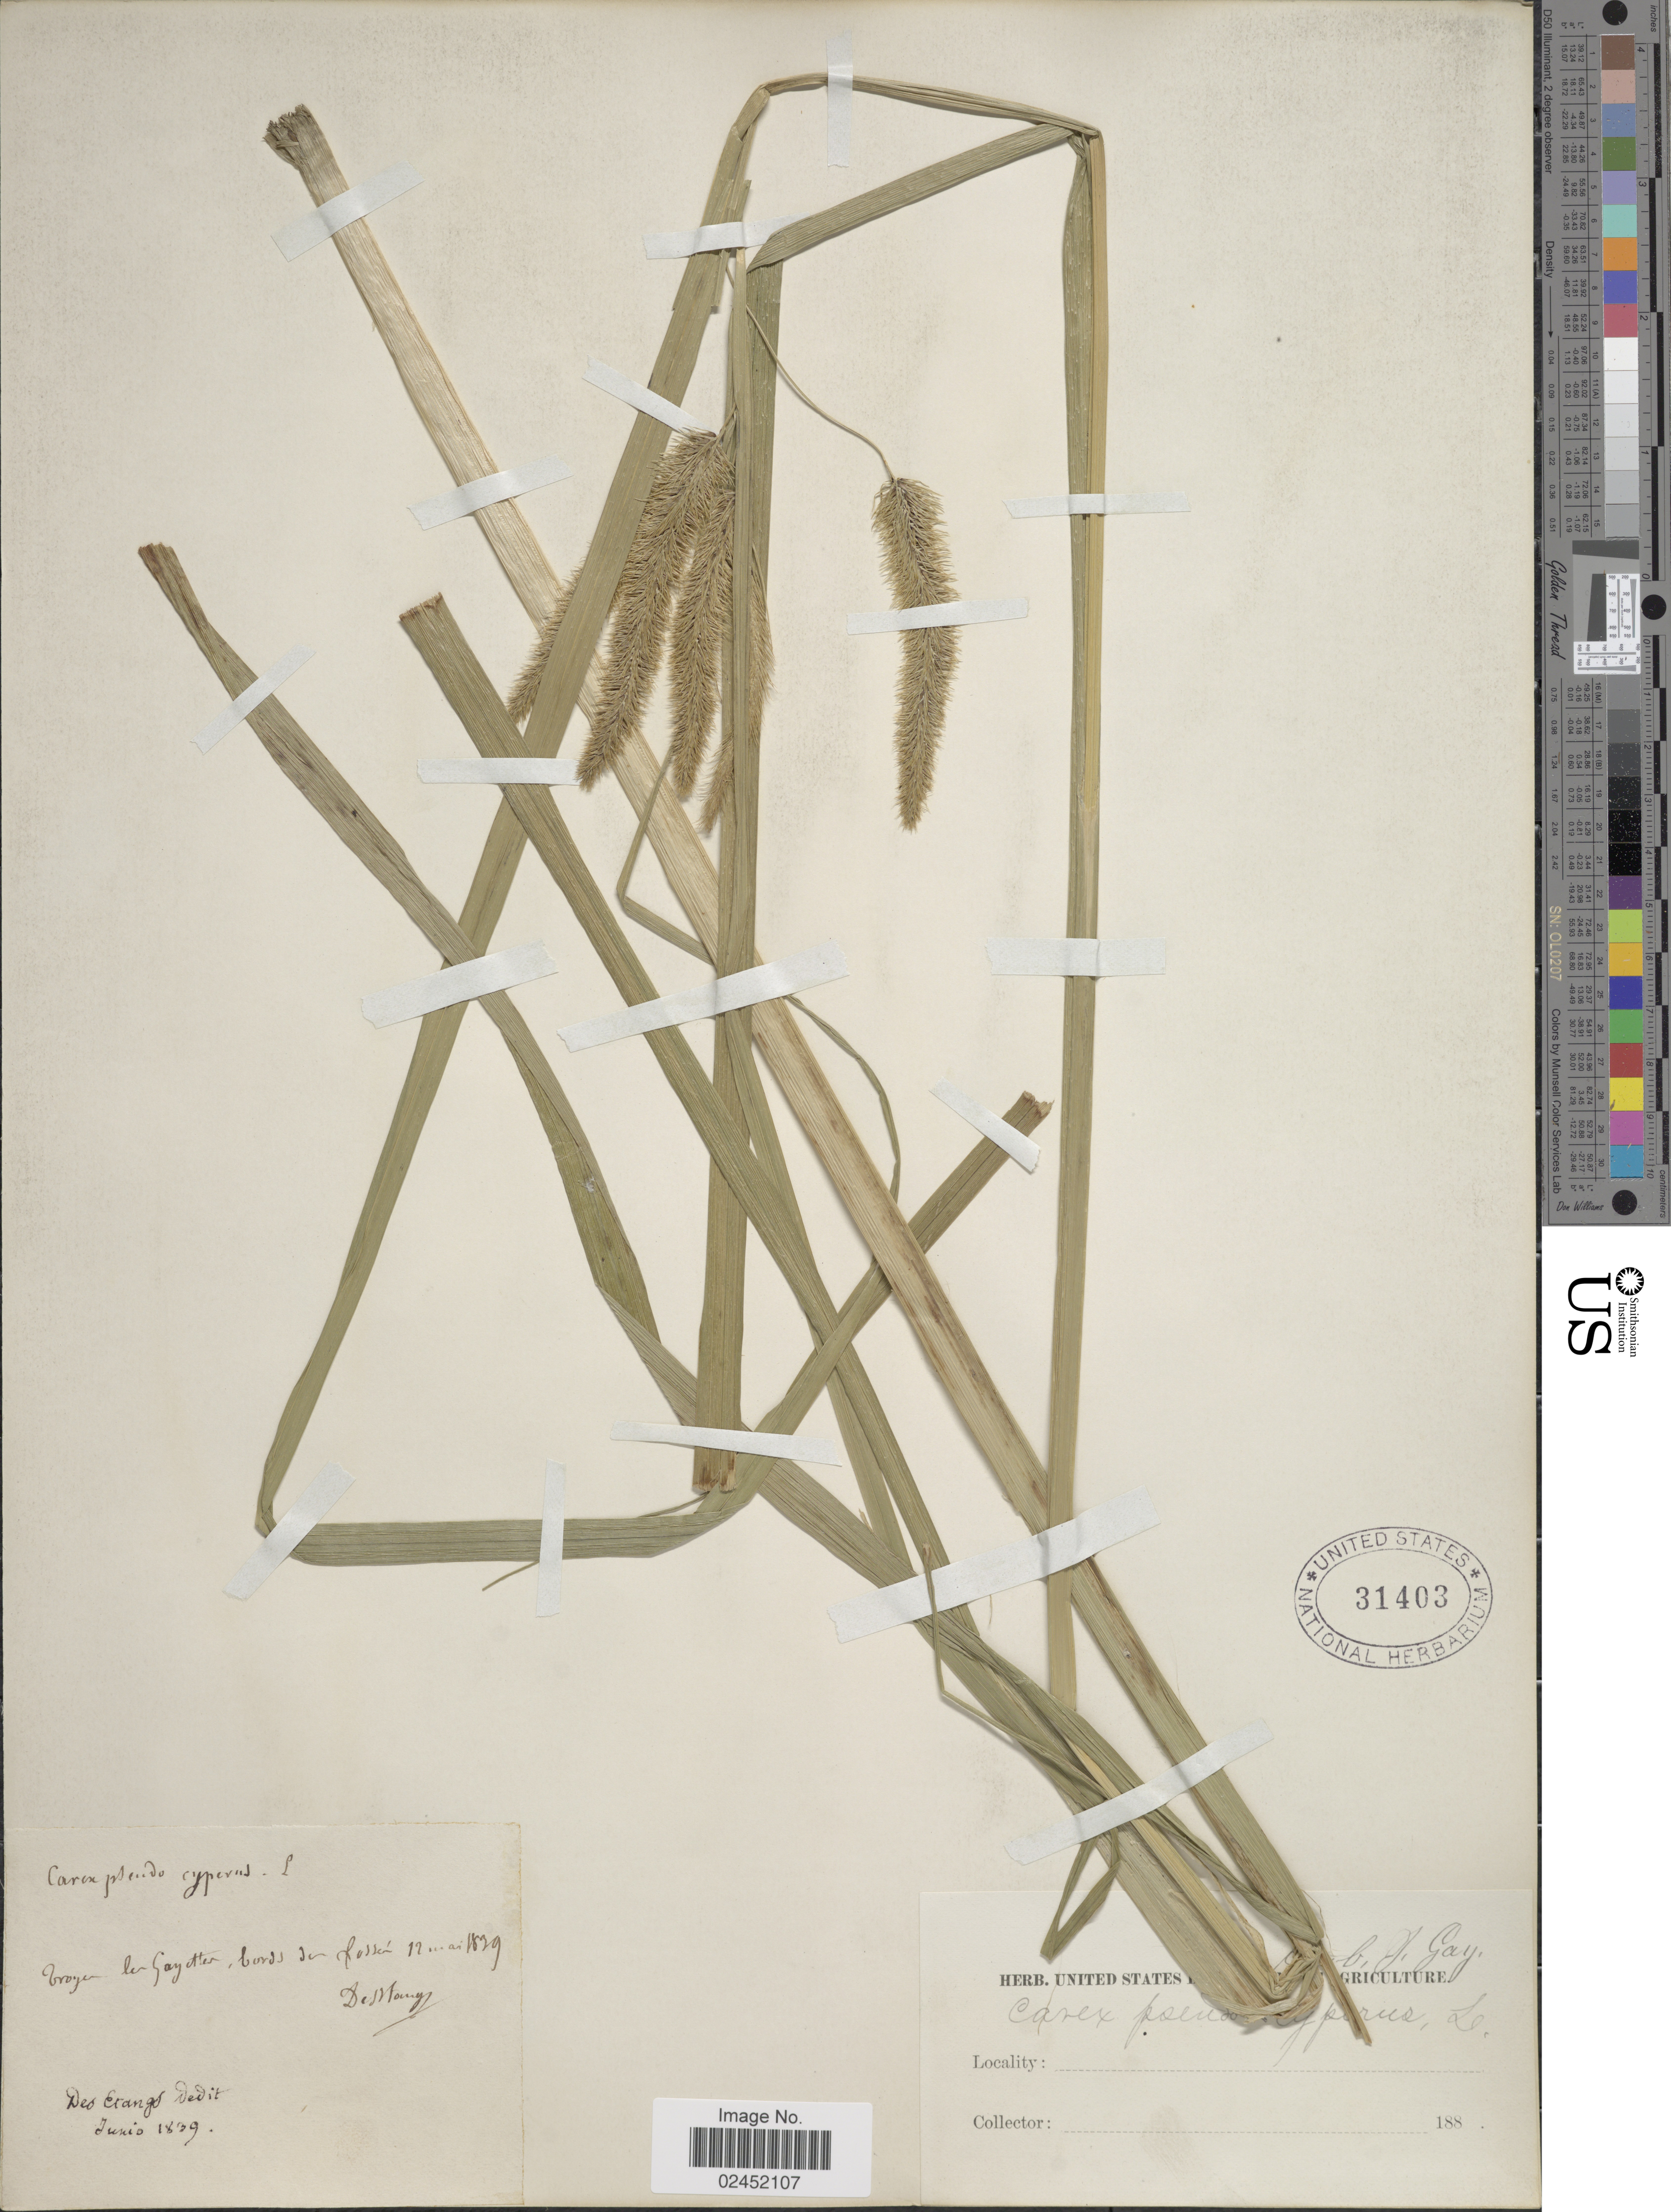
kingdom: Plantae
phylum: Tracheophyta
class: Liliopsida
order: Poales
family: Cyperaceae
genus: Carex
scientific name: Carex pseudocyperus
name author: L.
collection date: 1829-05-12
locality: V [illegible text] les Gayetten, bords fosses. [interpreted]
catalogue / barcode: US 31403